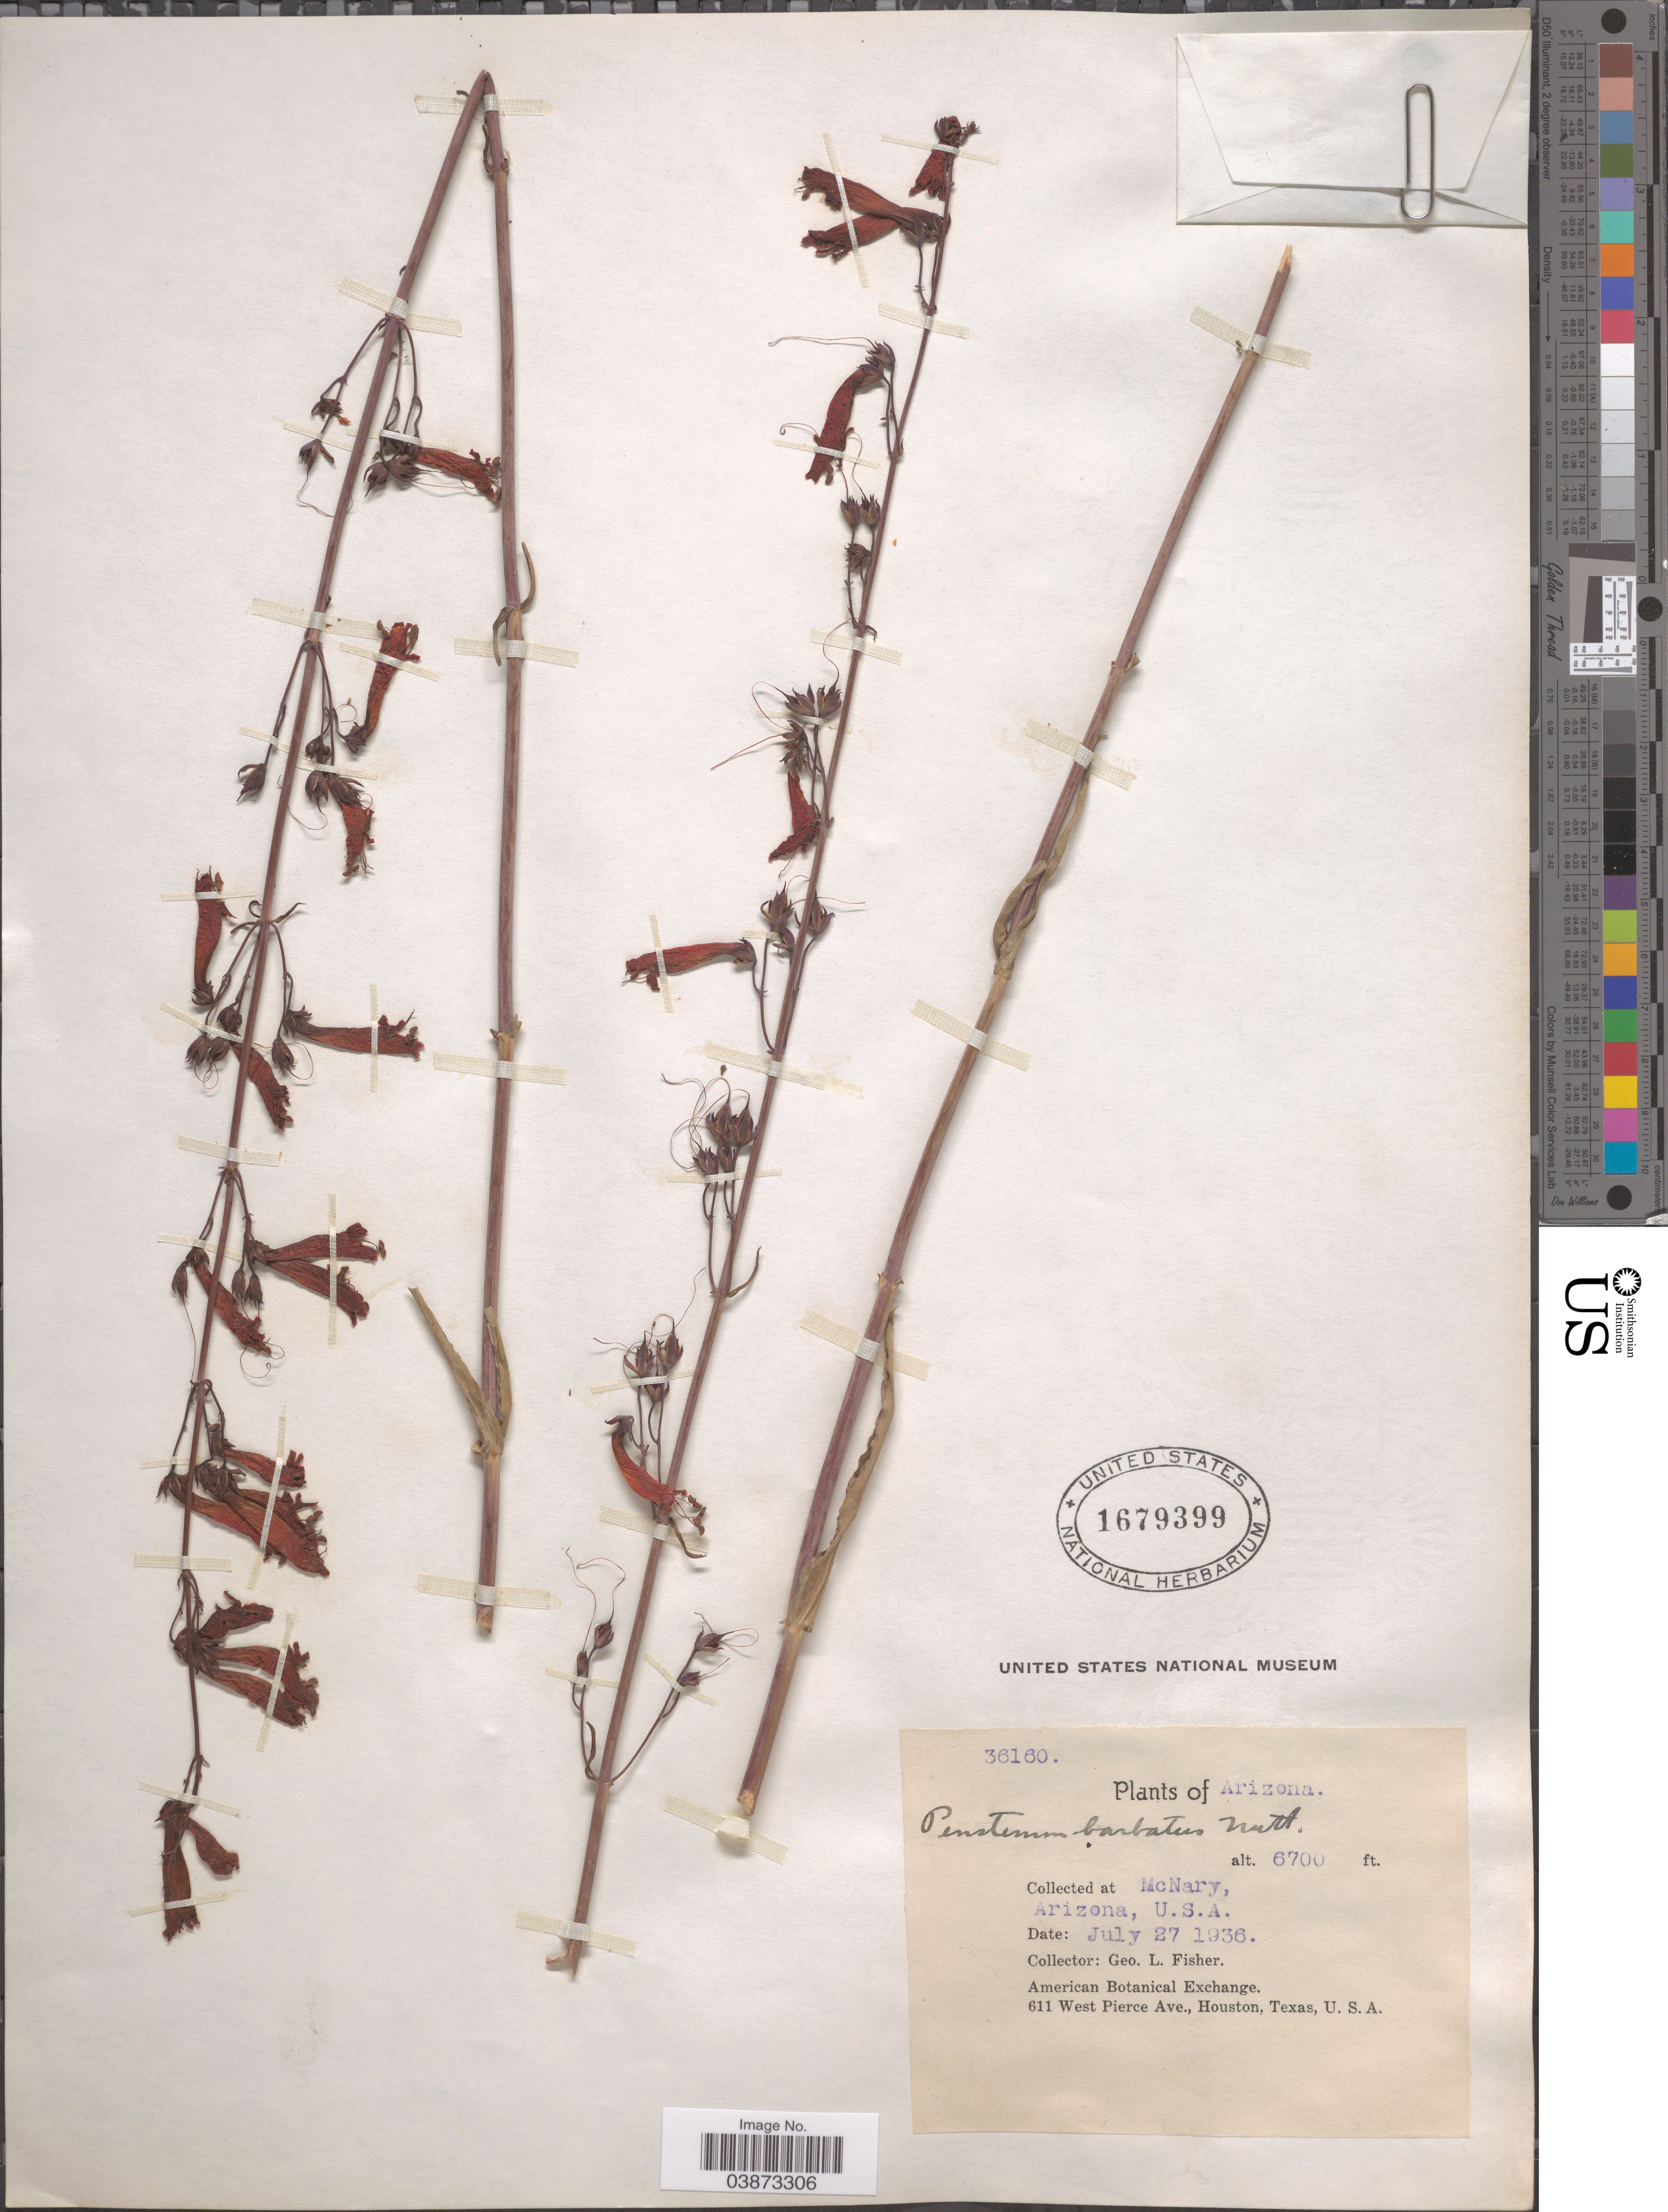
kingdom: Plantae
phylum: Tracheophyta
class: Magnoliopsida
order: Lamiales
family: Plantaginaceae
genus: Penstemon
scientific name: Penstemon barbatus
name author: (Cav.) Roth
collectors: G. L. Fisher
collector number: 36160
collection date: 1936-07-27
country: United States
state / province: Arizona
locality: McNary.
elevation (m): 2042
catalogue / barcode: US 1679399